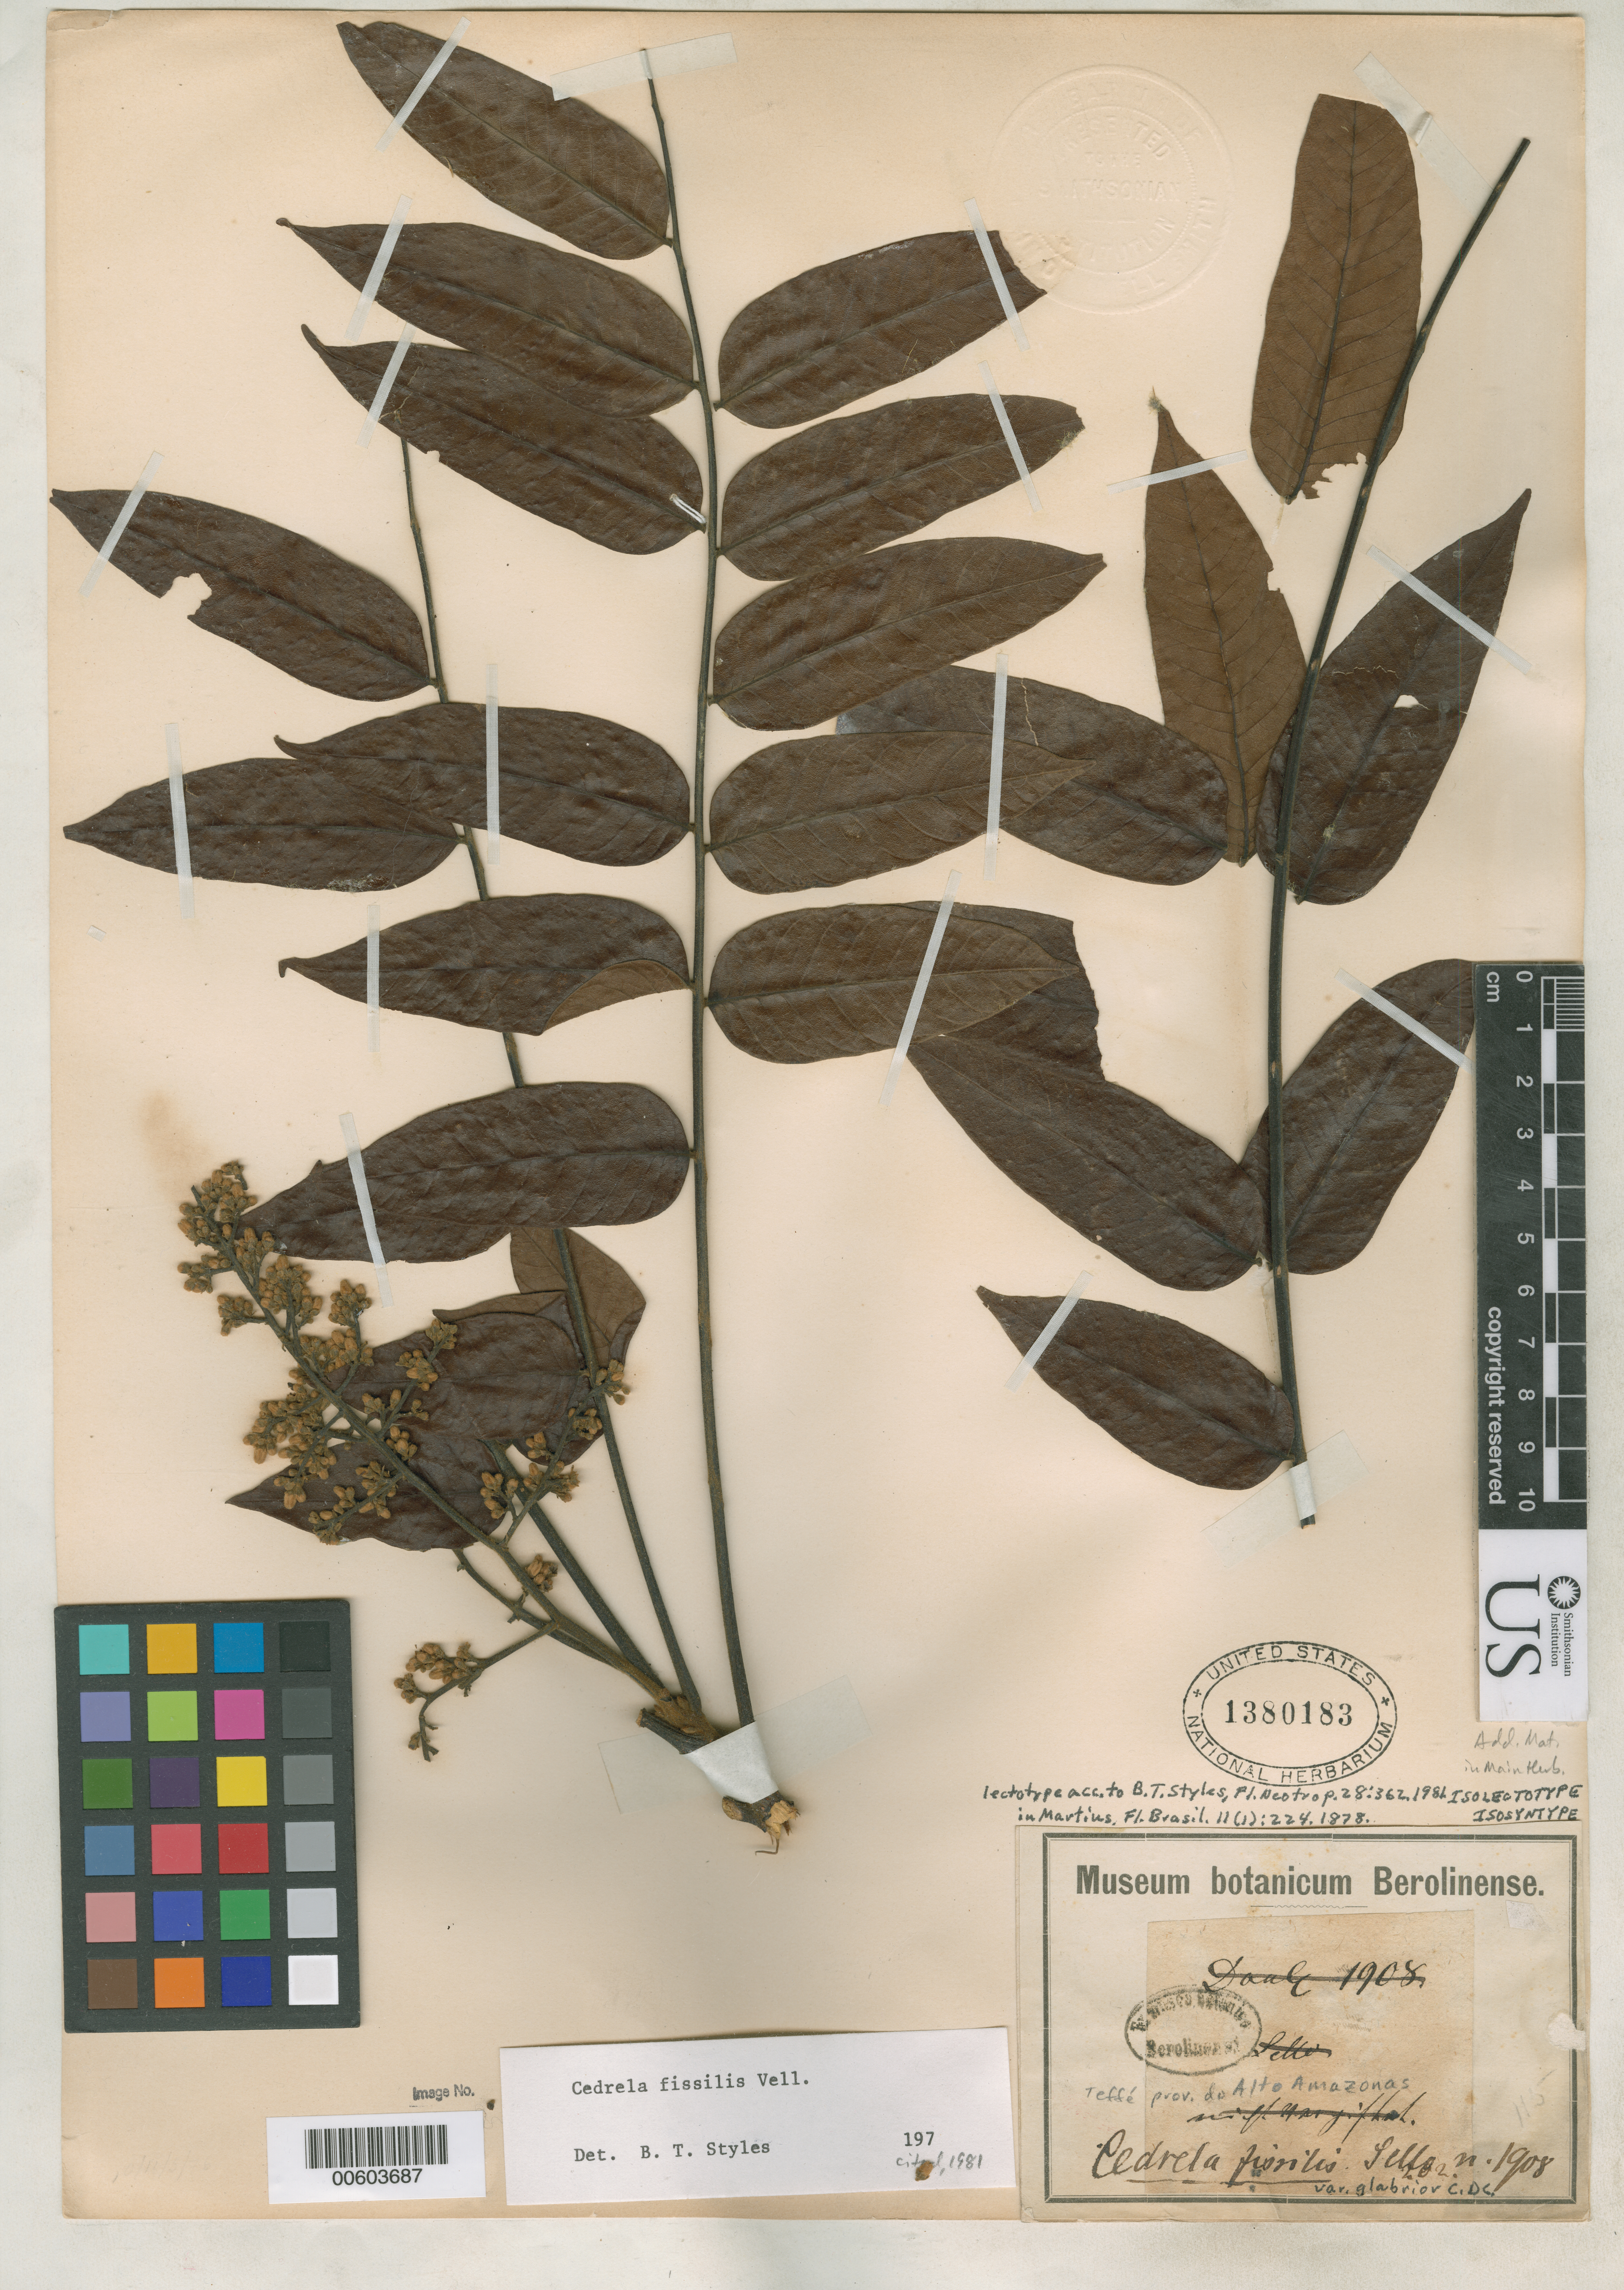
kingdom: Plantae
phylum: Tracheophyta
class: Magnoliopsida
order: Sapindales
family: Meliaceae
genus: Cedrela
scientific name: Cedrela fissilis var. glabrior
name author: C. DC. in Mart.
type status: Isolectotype; Isosyntype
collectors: F. Sellow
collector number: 1908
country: Brazil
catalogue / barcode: US 1380183